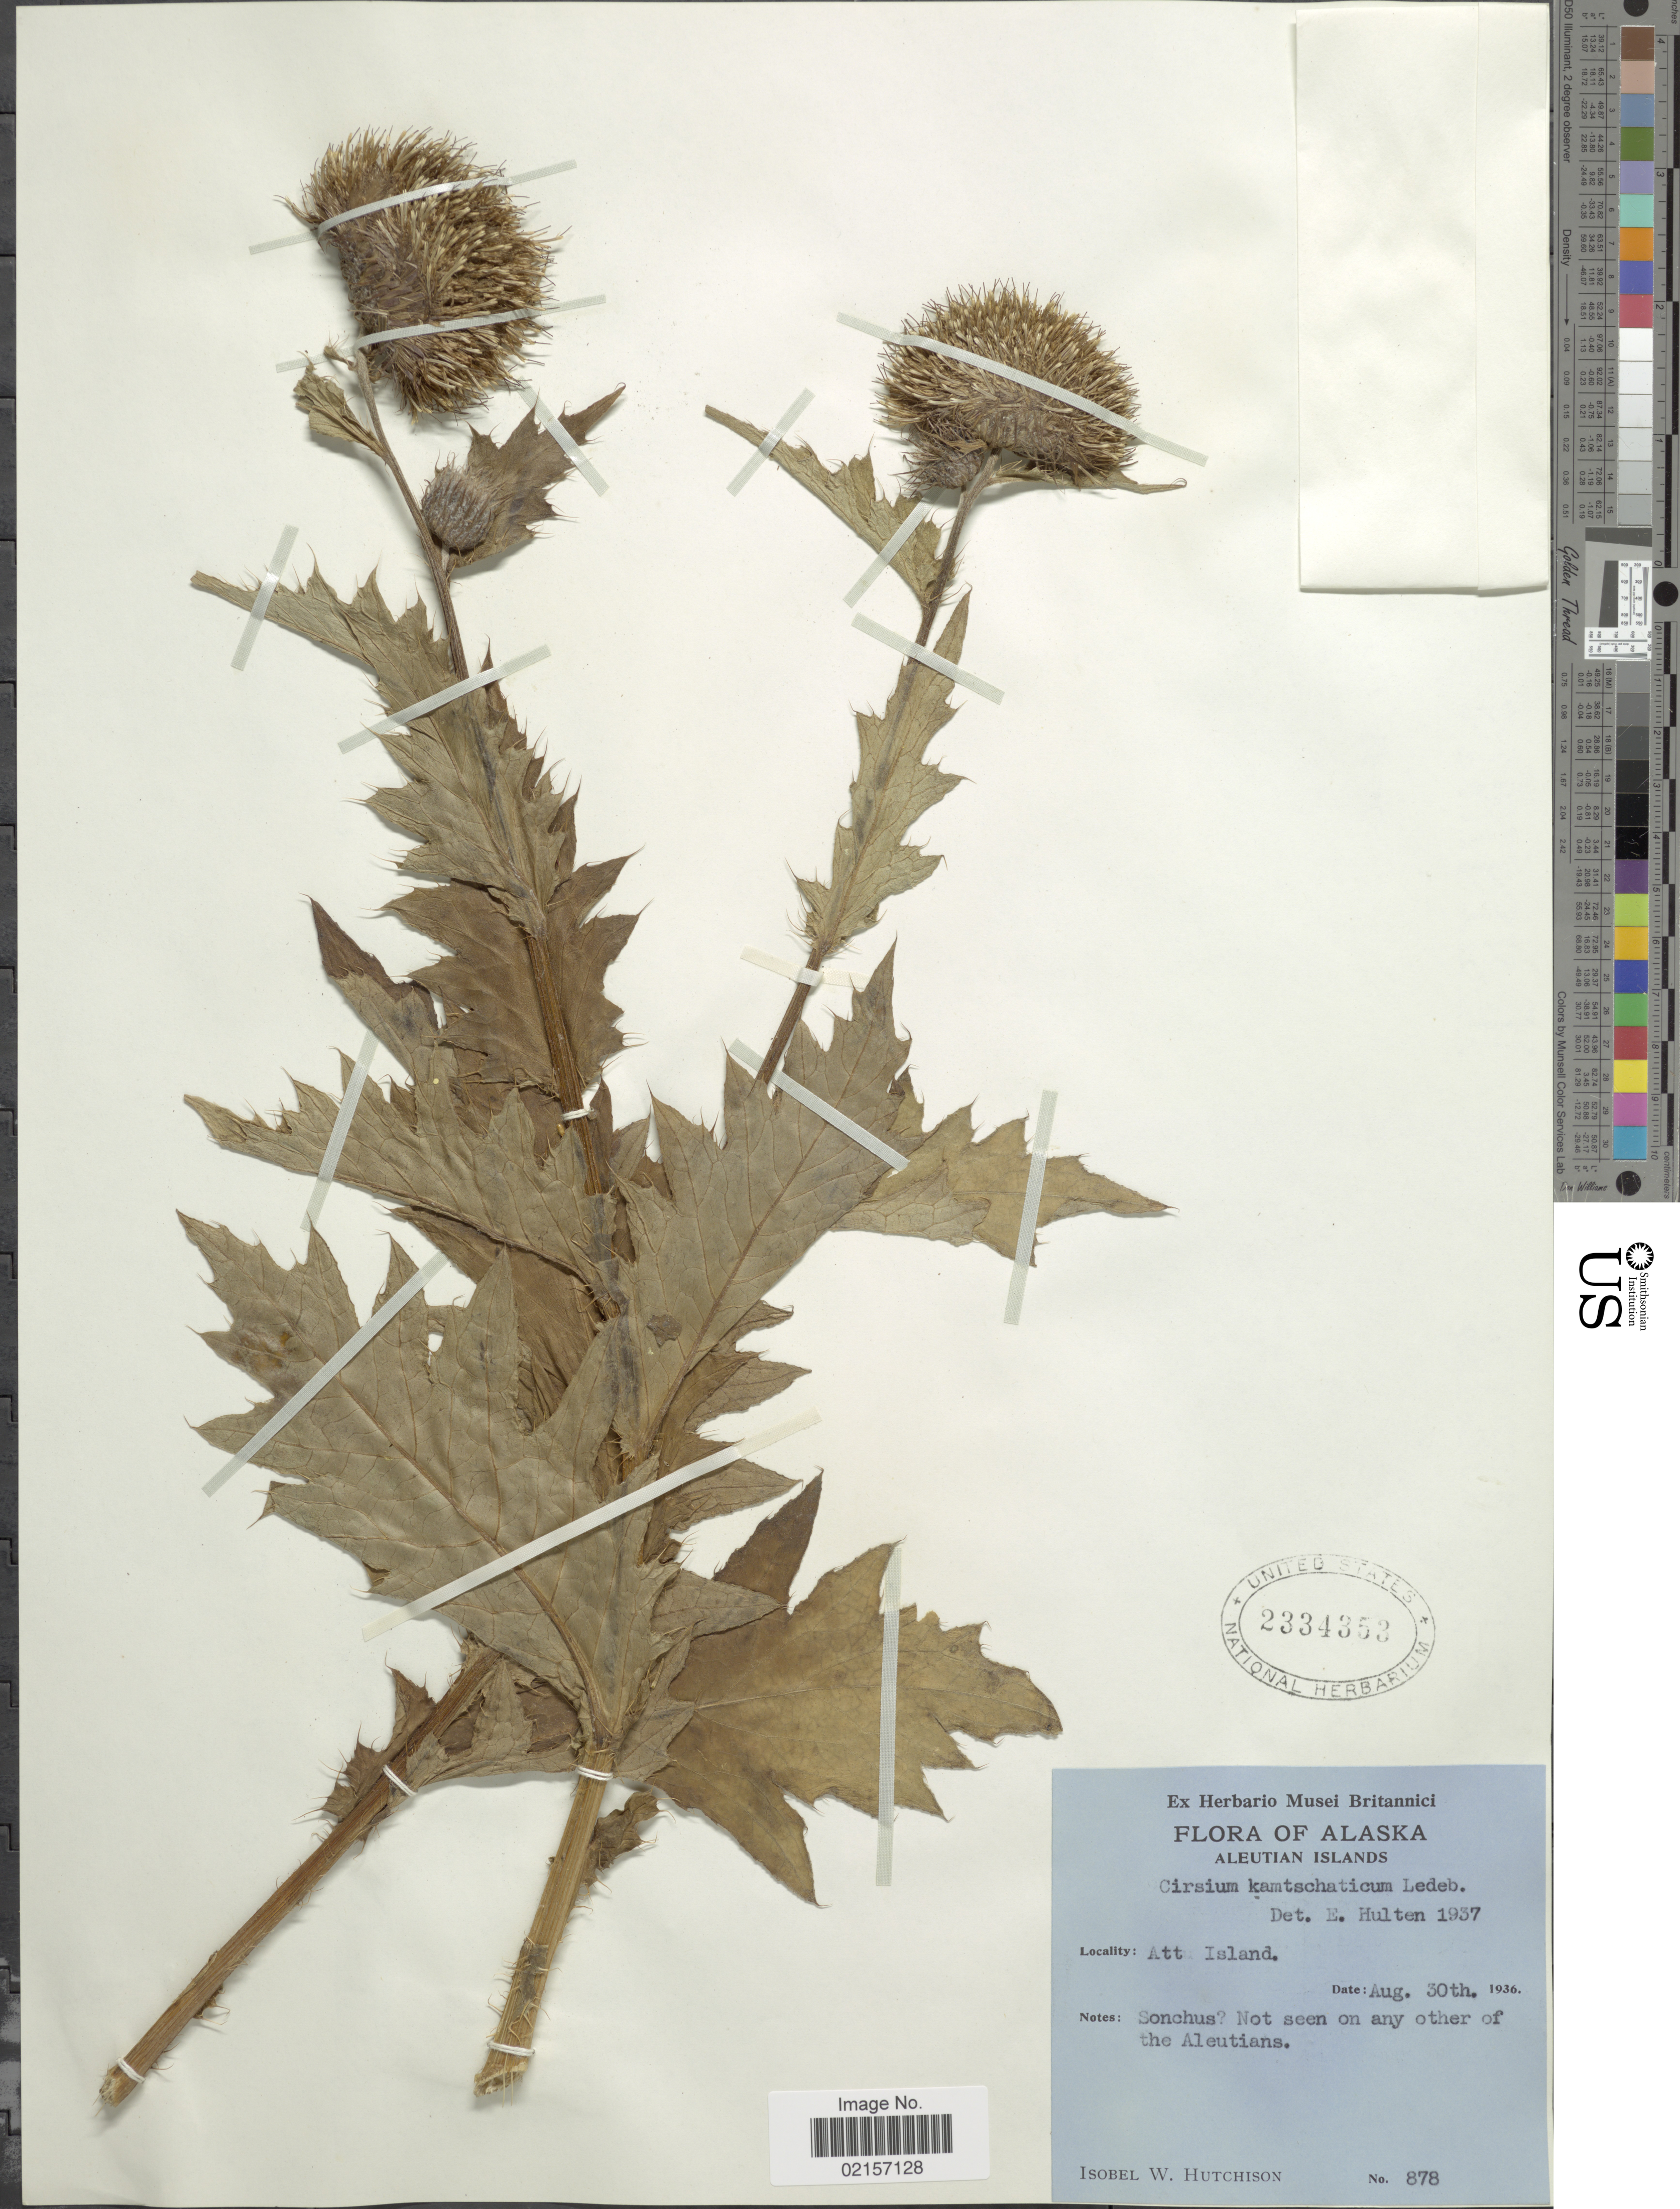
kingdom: Plantae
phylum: Tracheophyta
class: Magnoliopsida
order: Asterales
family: Asteraceae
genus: Cirsium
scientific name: Cirsium kamtschaticum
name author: Ledeb.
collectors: I. W. Hutchison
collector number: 878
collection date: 1936-08-30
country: United States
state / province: Alaska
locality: Aleutian Islands, Attu Island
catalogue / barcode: US 2334353